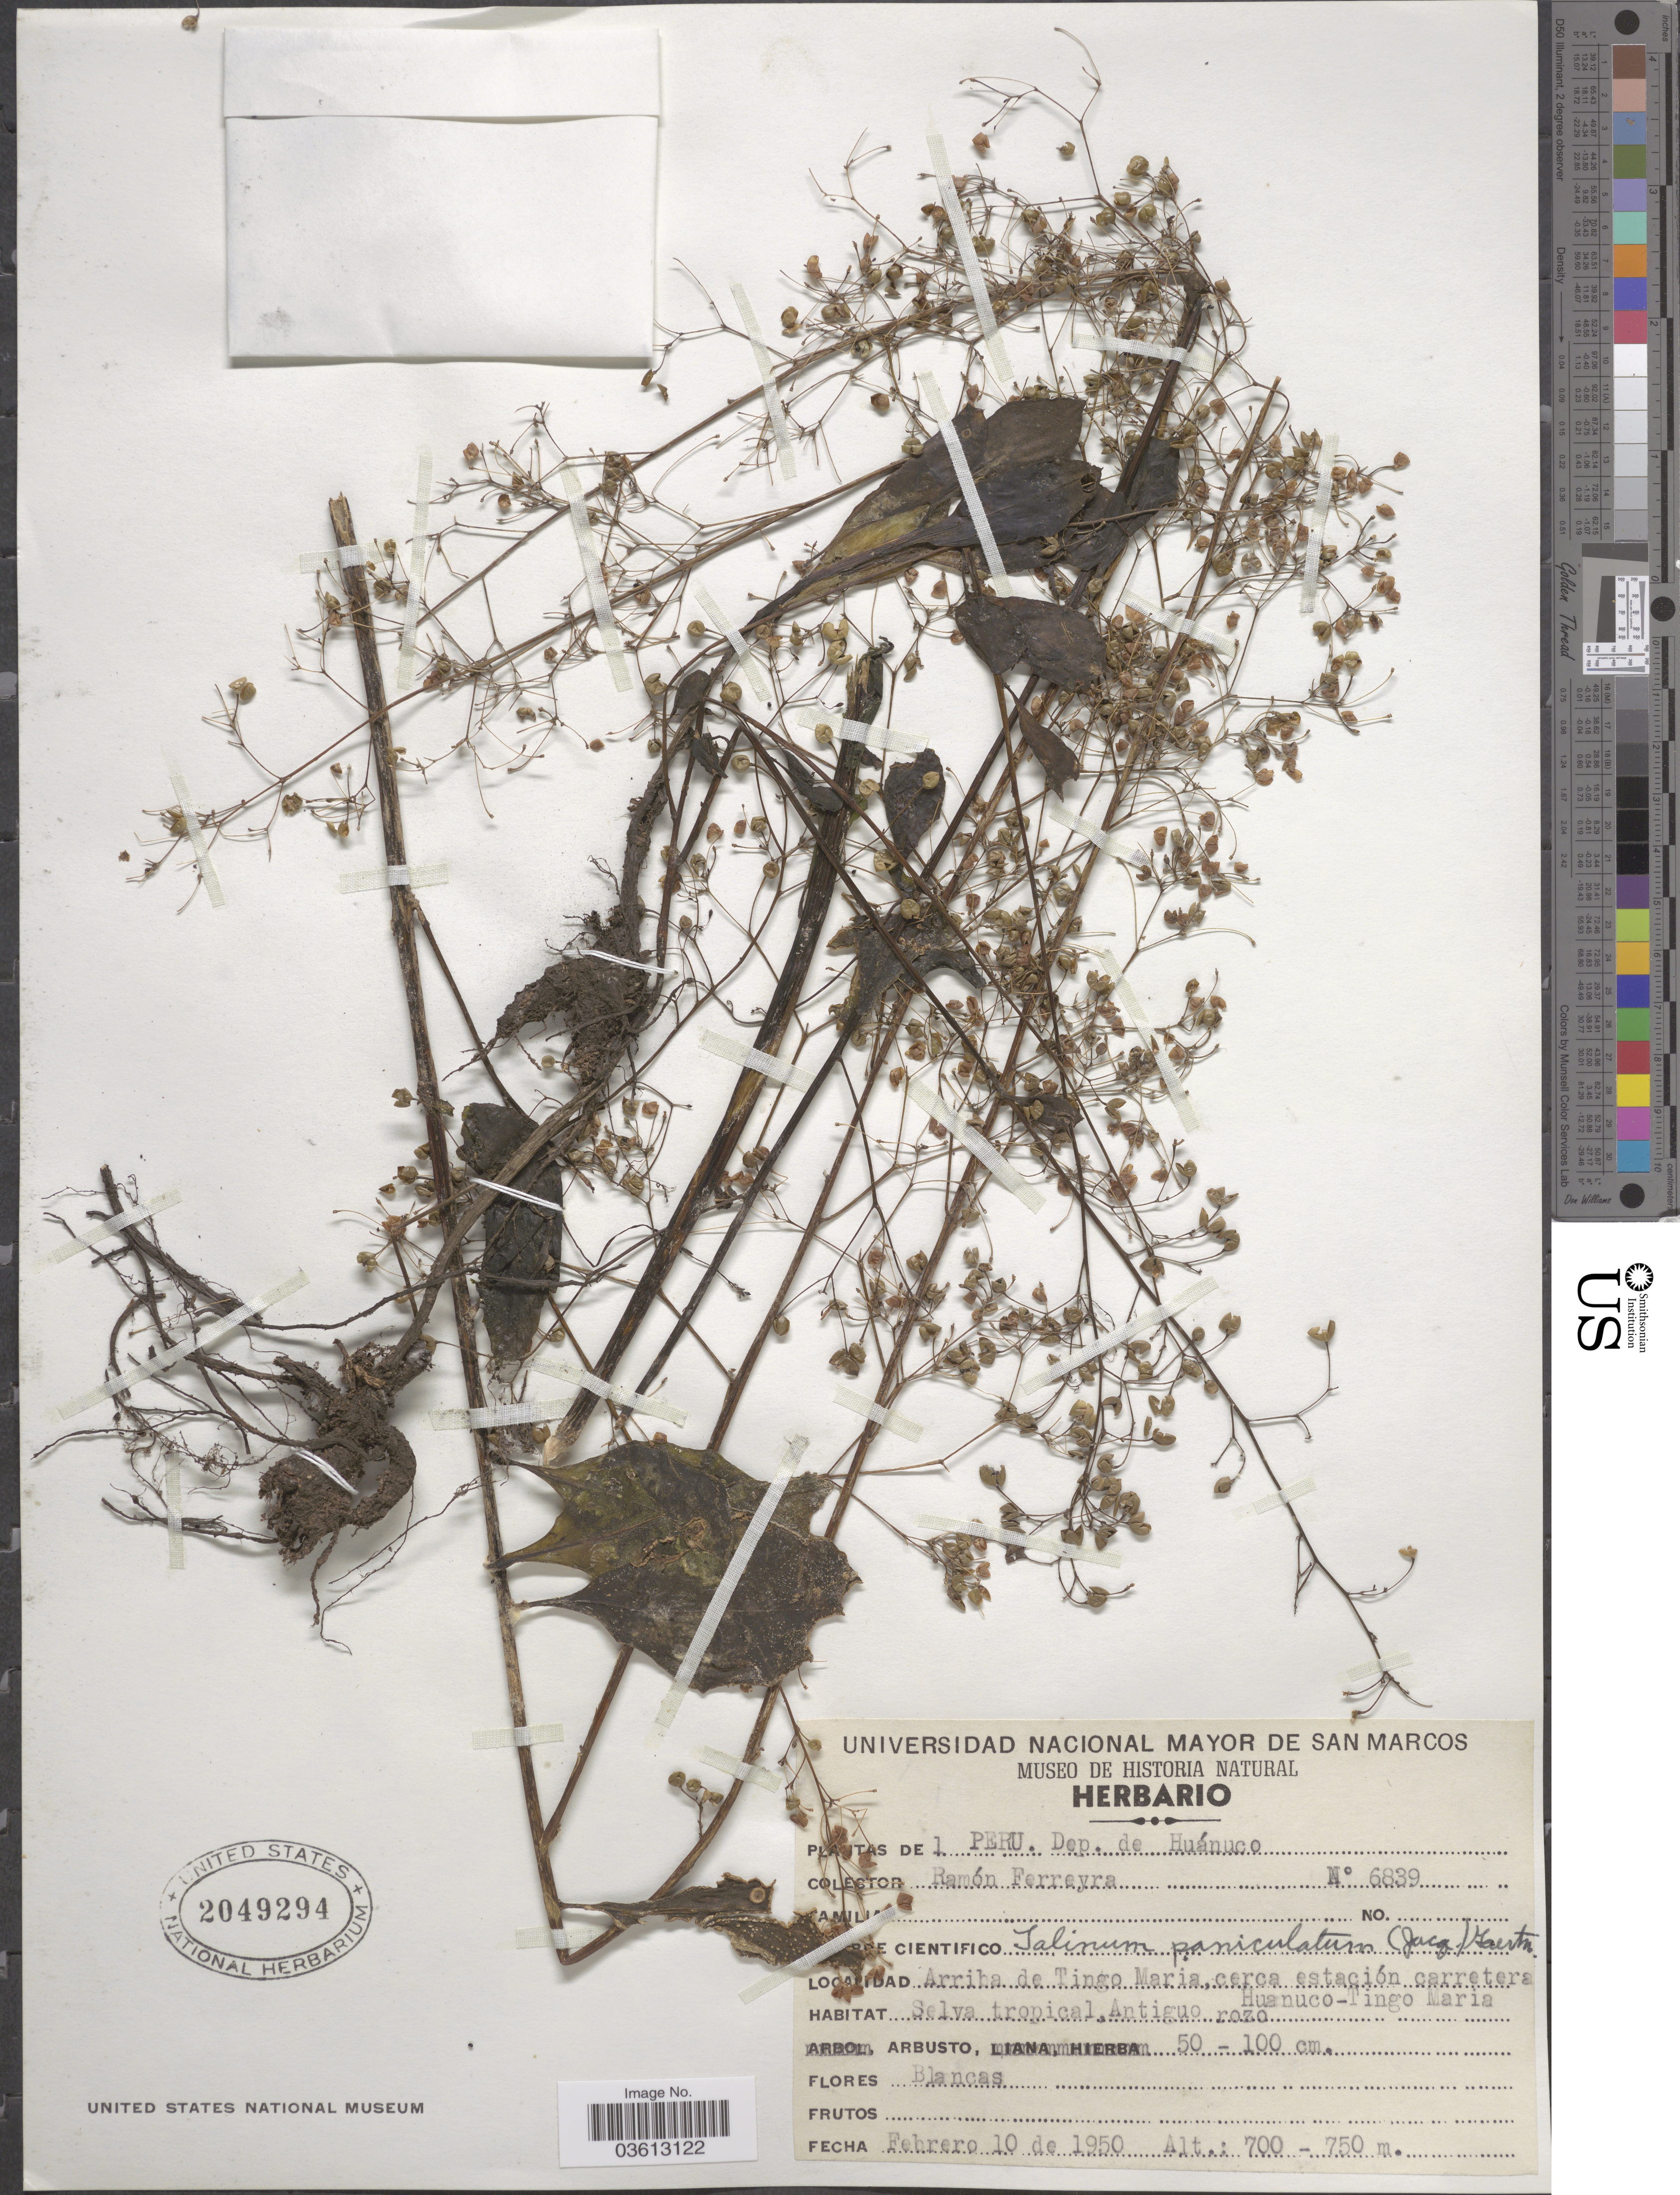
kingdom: Plantae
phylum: Tracheophyta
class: Magnoliopsida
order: Caryophyllales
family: Talinaceae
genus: Talinum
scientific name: Talinum paniculatum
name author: (Jacq.) Gaertn.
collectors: R. A. Ferreyra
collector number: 6839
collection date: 1950-02-10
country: Peru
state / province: Huánuco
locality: Dep. de Huánuco. Arriba de Tingo Maria cerca estación carretera Huanuco-Tingo Maria.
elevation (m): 700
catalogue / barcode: US 2049294